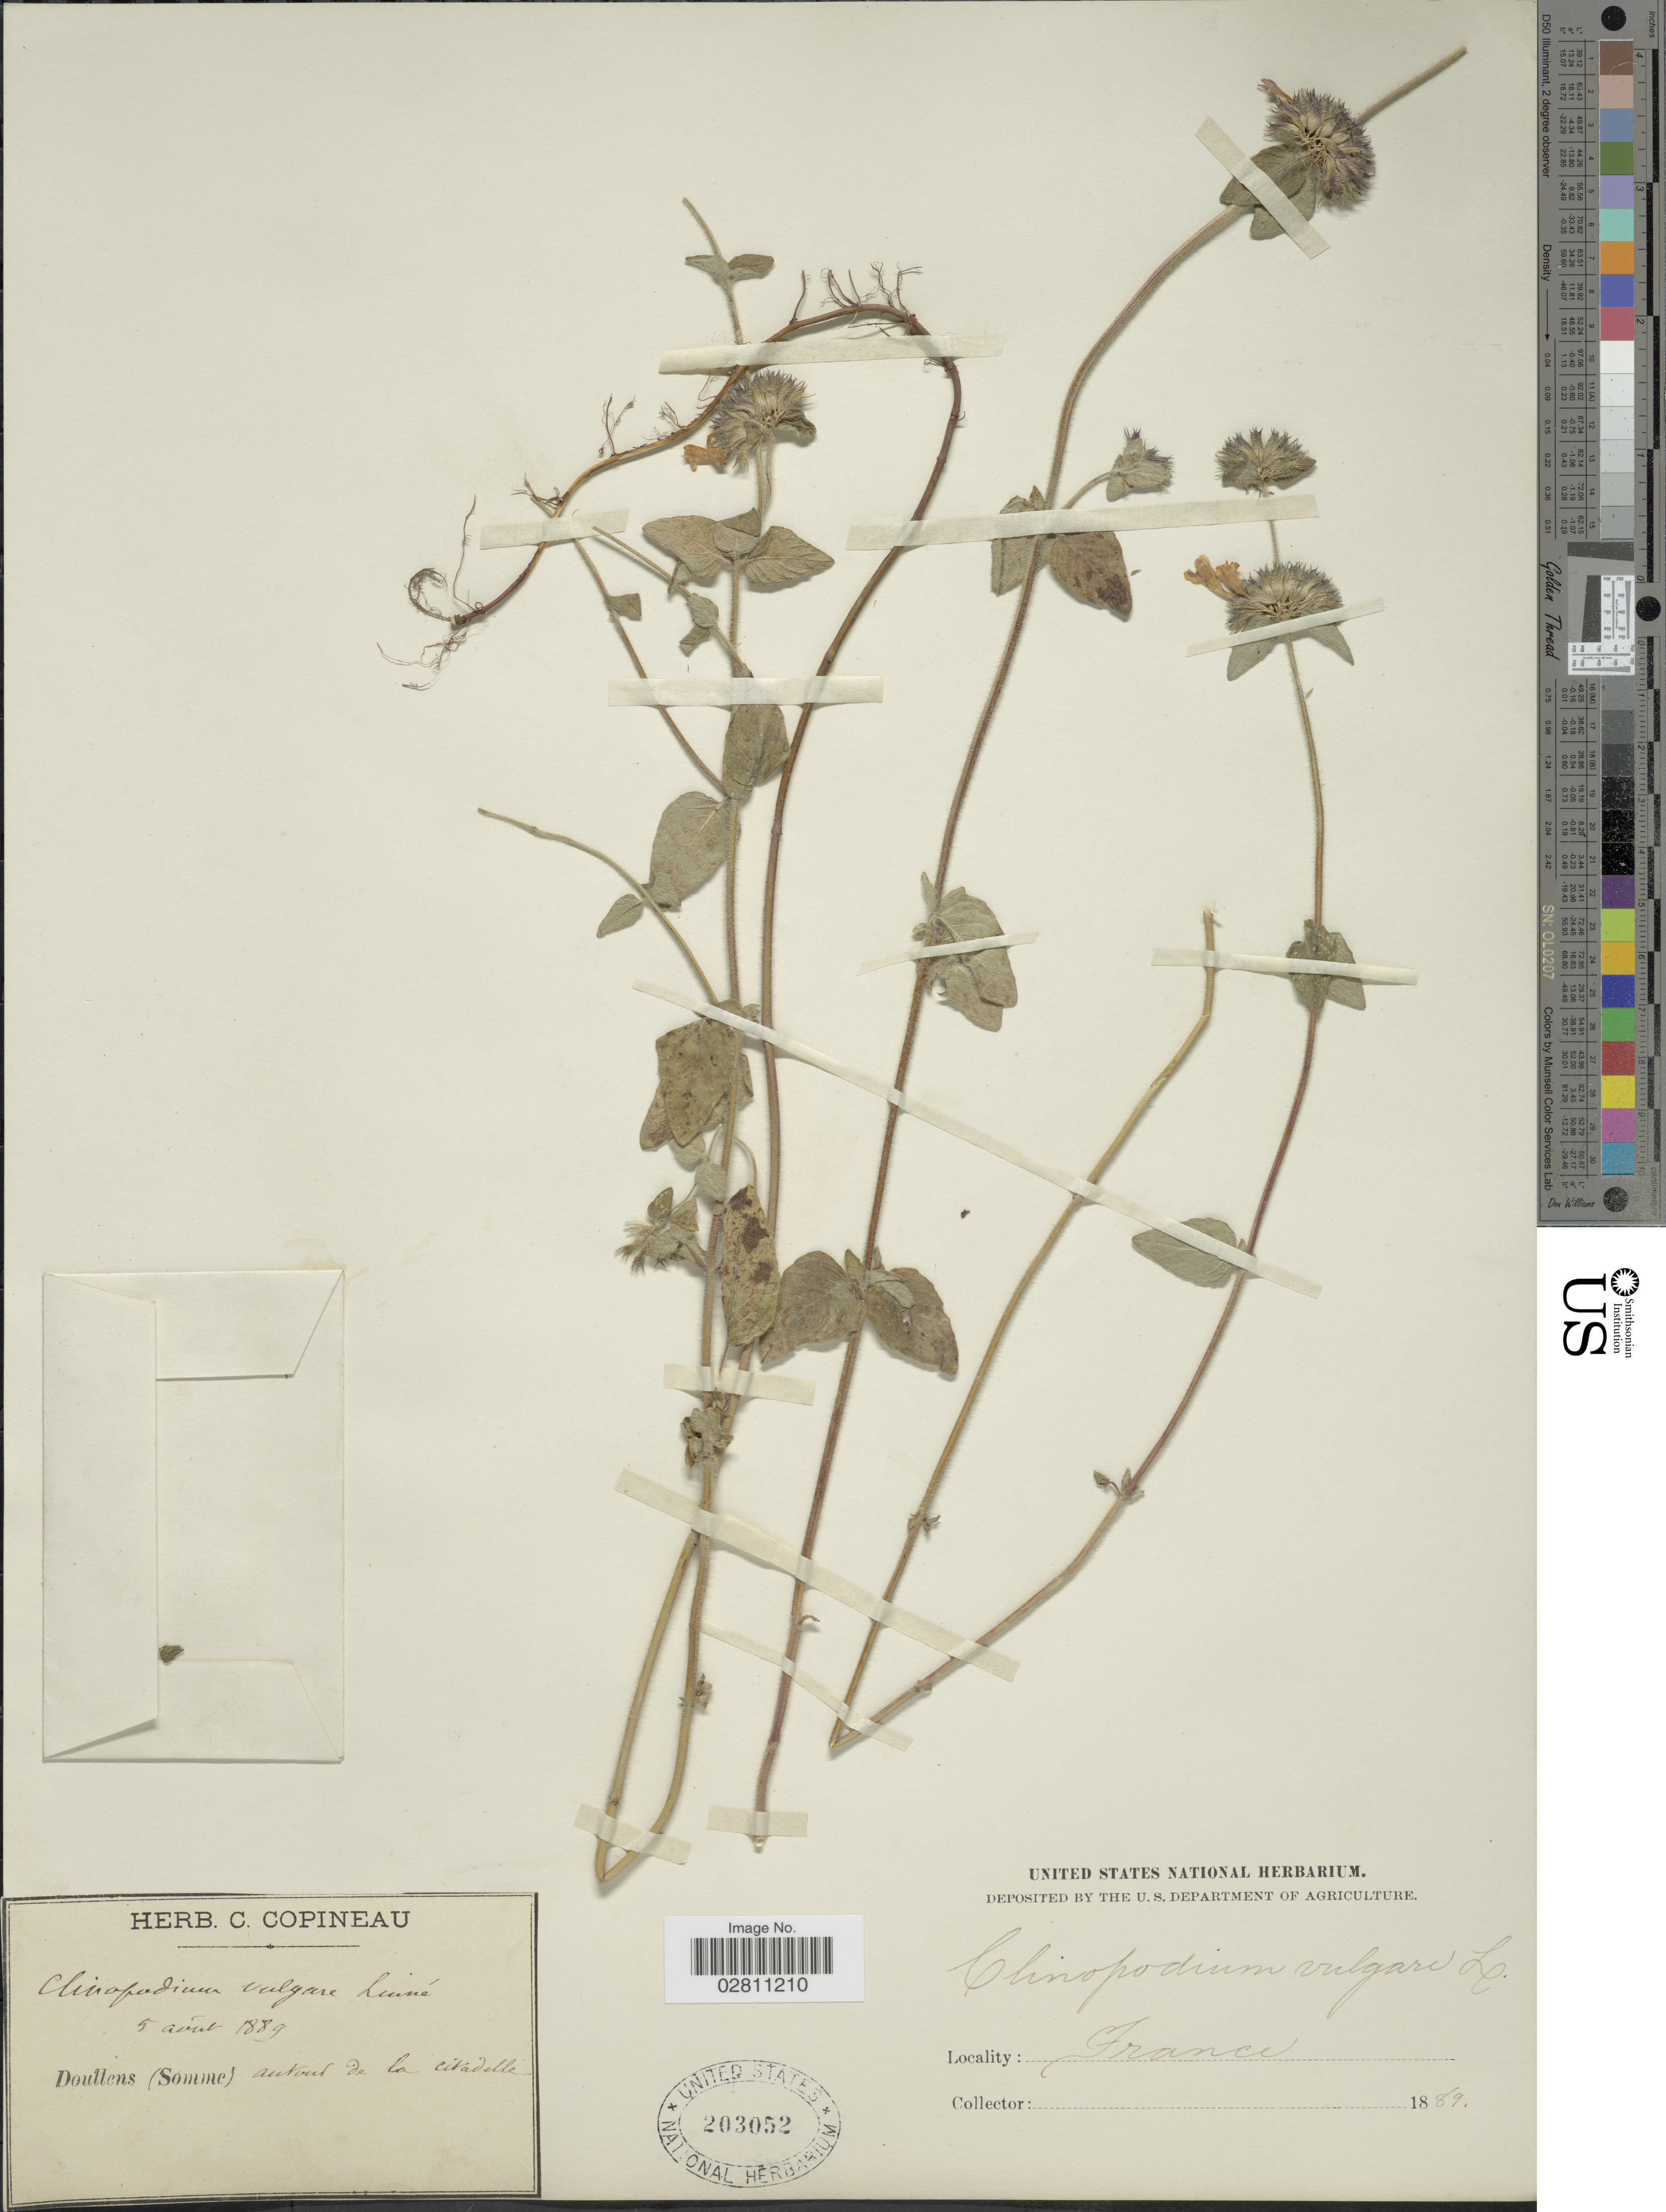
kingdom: Plantae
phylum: Tracheophyta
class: Magnoliopsida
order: Lamiales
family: Lamiaceae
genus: Clinopodium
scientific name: Clinopodium vulgare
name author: L.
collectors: ex herb. C. Copineau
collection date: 1889-08-05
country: France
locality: Doullens (Somme); autour de la Citadelle.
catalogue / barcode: US 203052